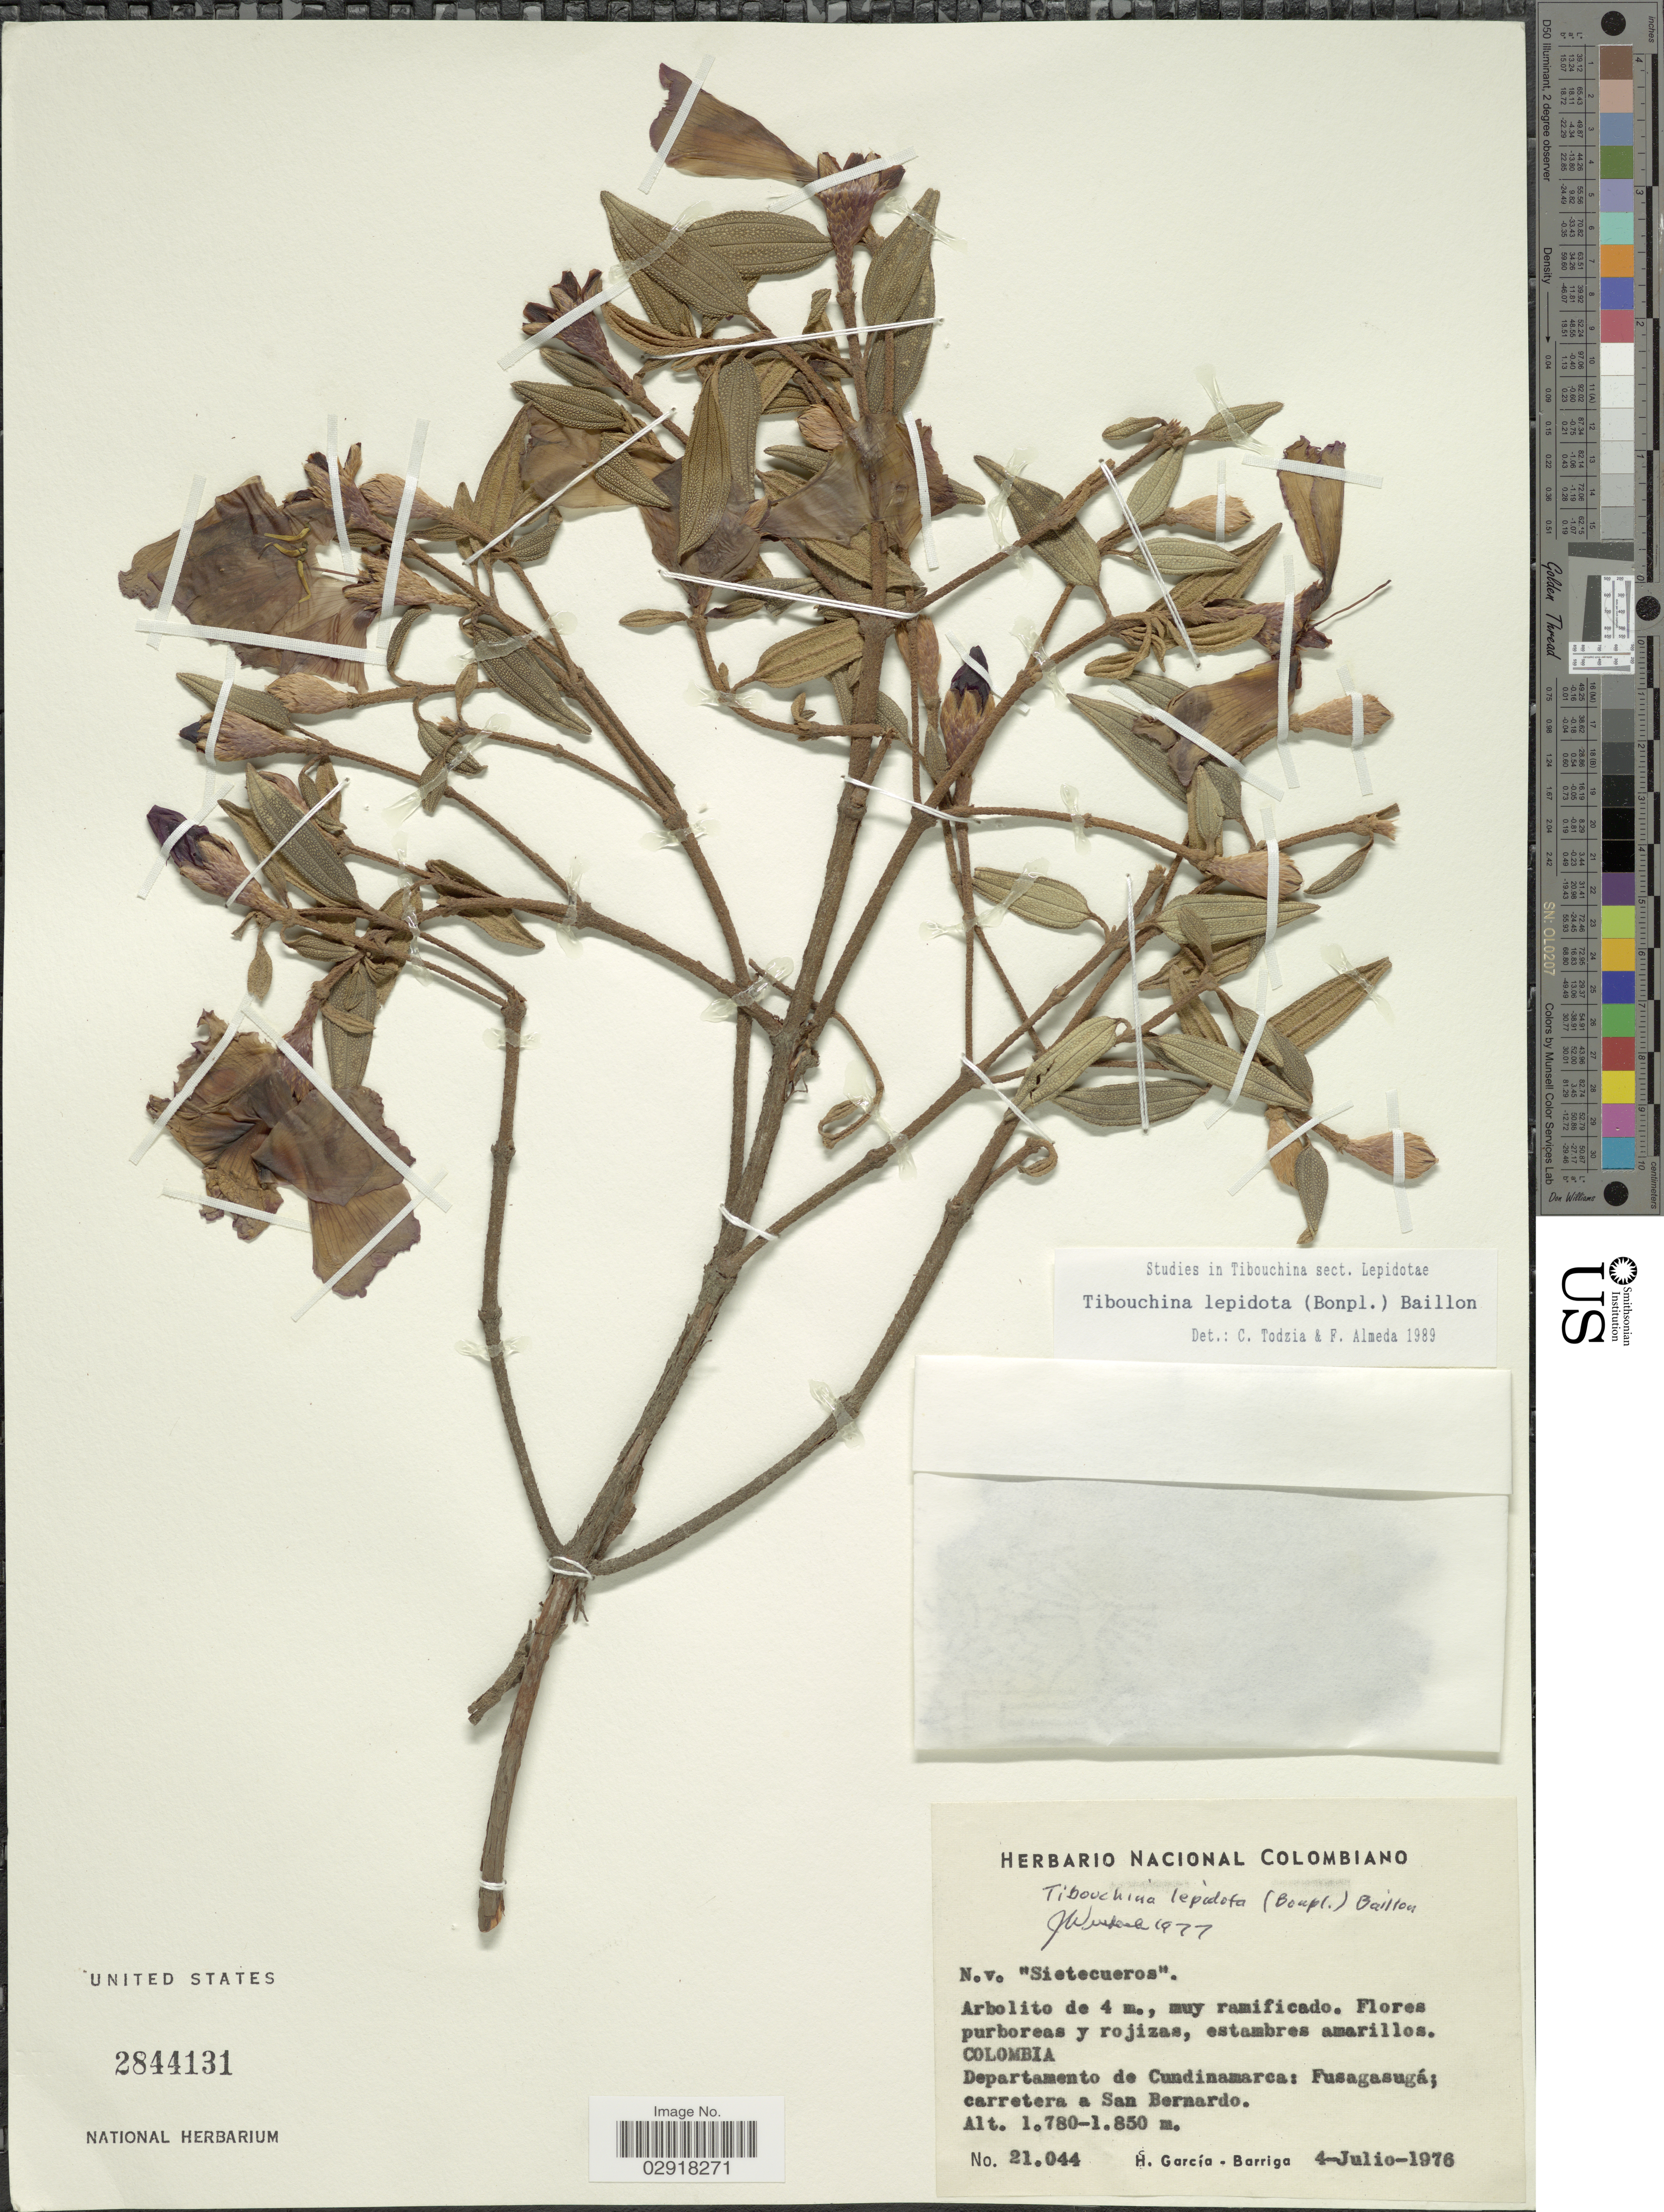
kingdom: Plantae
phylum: Tracheophyta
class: Magnoliopsida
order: Myrtales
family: Melastomataceae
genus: Andesanthus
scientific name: Andesanthus lepidotus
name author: (Humb. & Bonpl.) P.J.F. Guim. & Michelang.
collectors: H. García Barriga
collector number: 21044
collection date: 1978-07-04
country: Colombia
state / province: Cundinamarca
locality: Departamento de Cundinamarca: Fusagasugá; carretera a San Bernardo.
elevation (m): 1780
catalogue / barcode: US 2844131